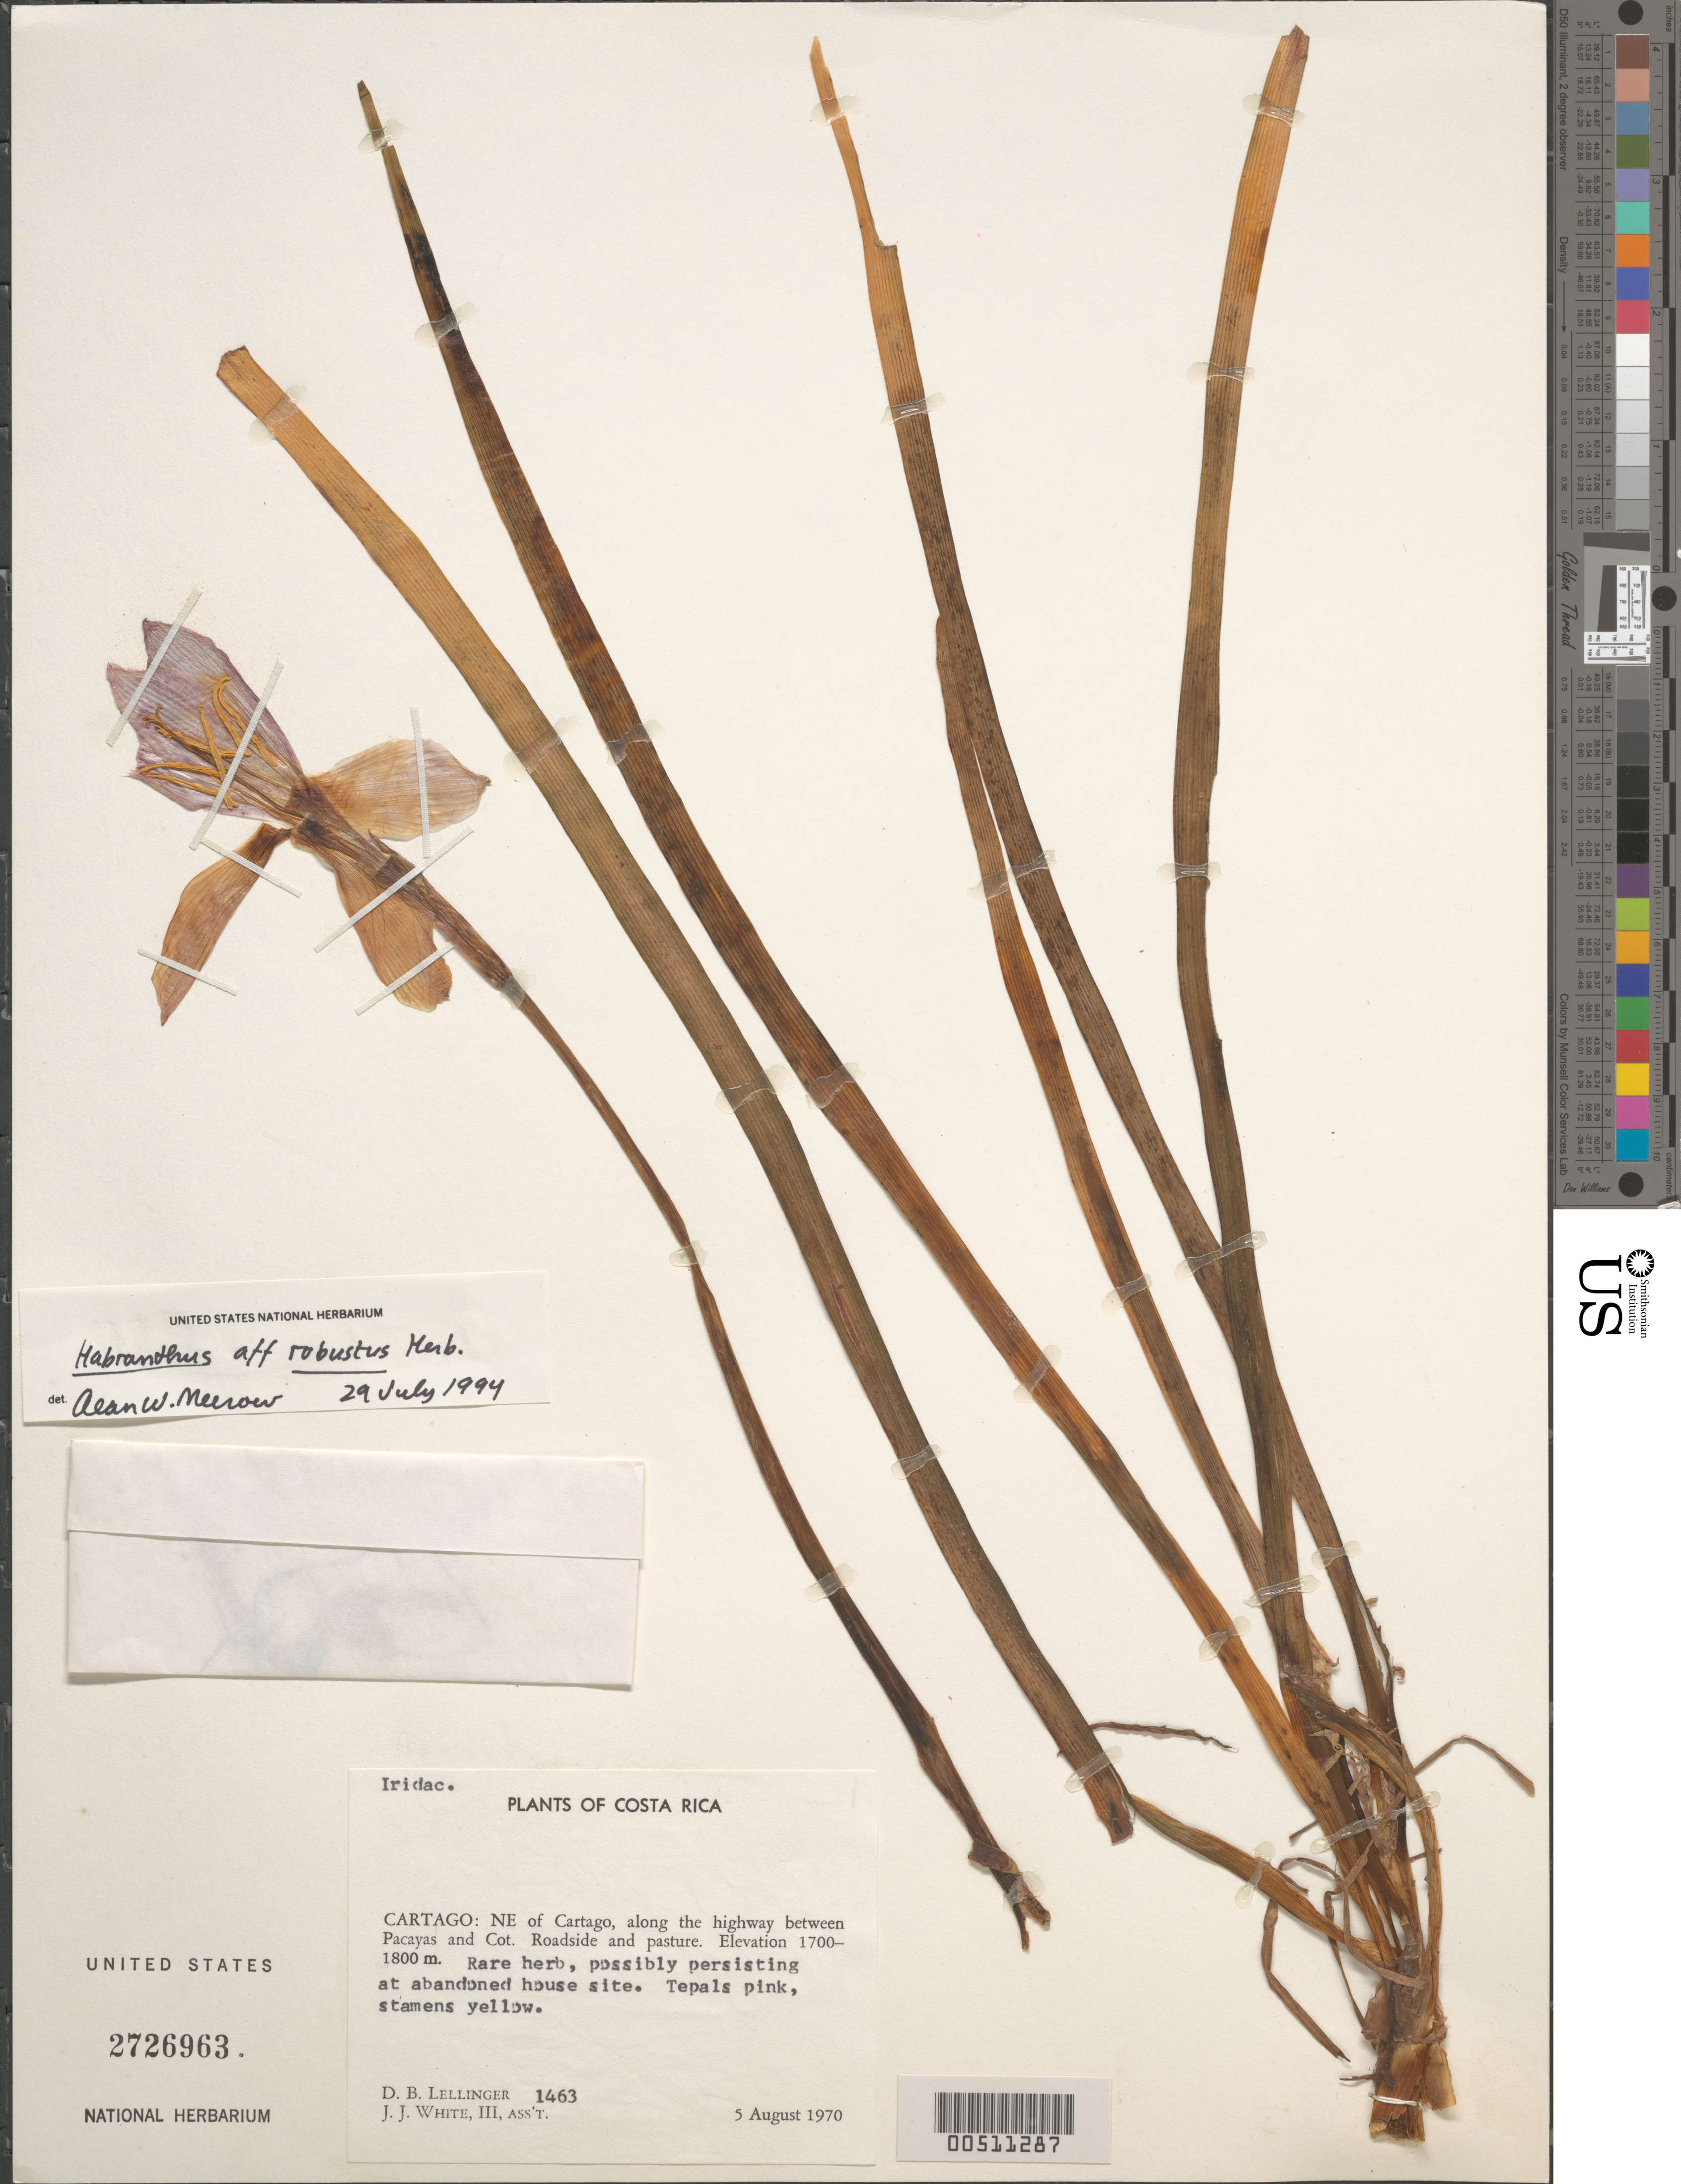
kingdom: Plantae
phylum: Tracheophyta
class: Liliopsida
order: Asparagales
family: Amaryllidaceae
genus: Habranthus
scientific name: Habranthus robustus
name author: Herb. ex Sweet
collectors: D. B. Lellinger & J. J. White III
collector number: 1463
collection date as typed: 05 Aug 1970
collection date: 1970-08-05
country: Costa Rica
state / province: Cartago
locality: NE of Cartago, between Pacayas and Cot.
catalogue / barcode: US 2726963